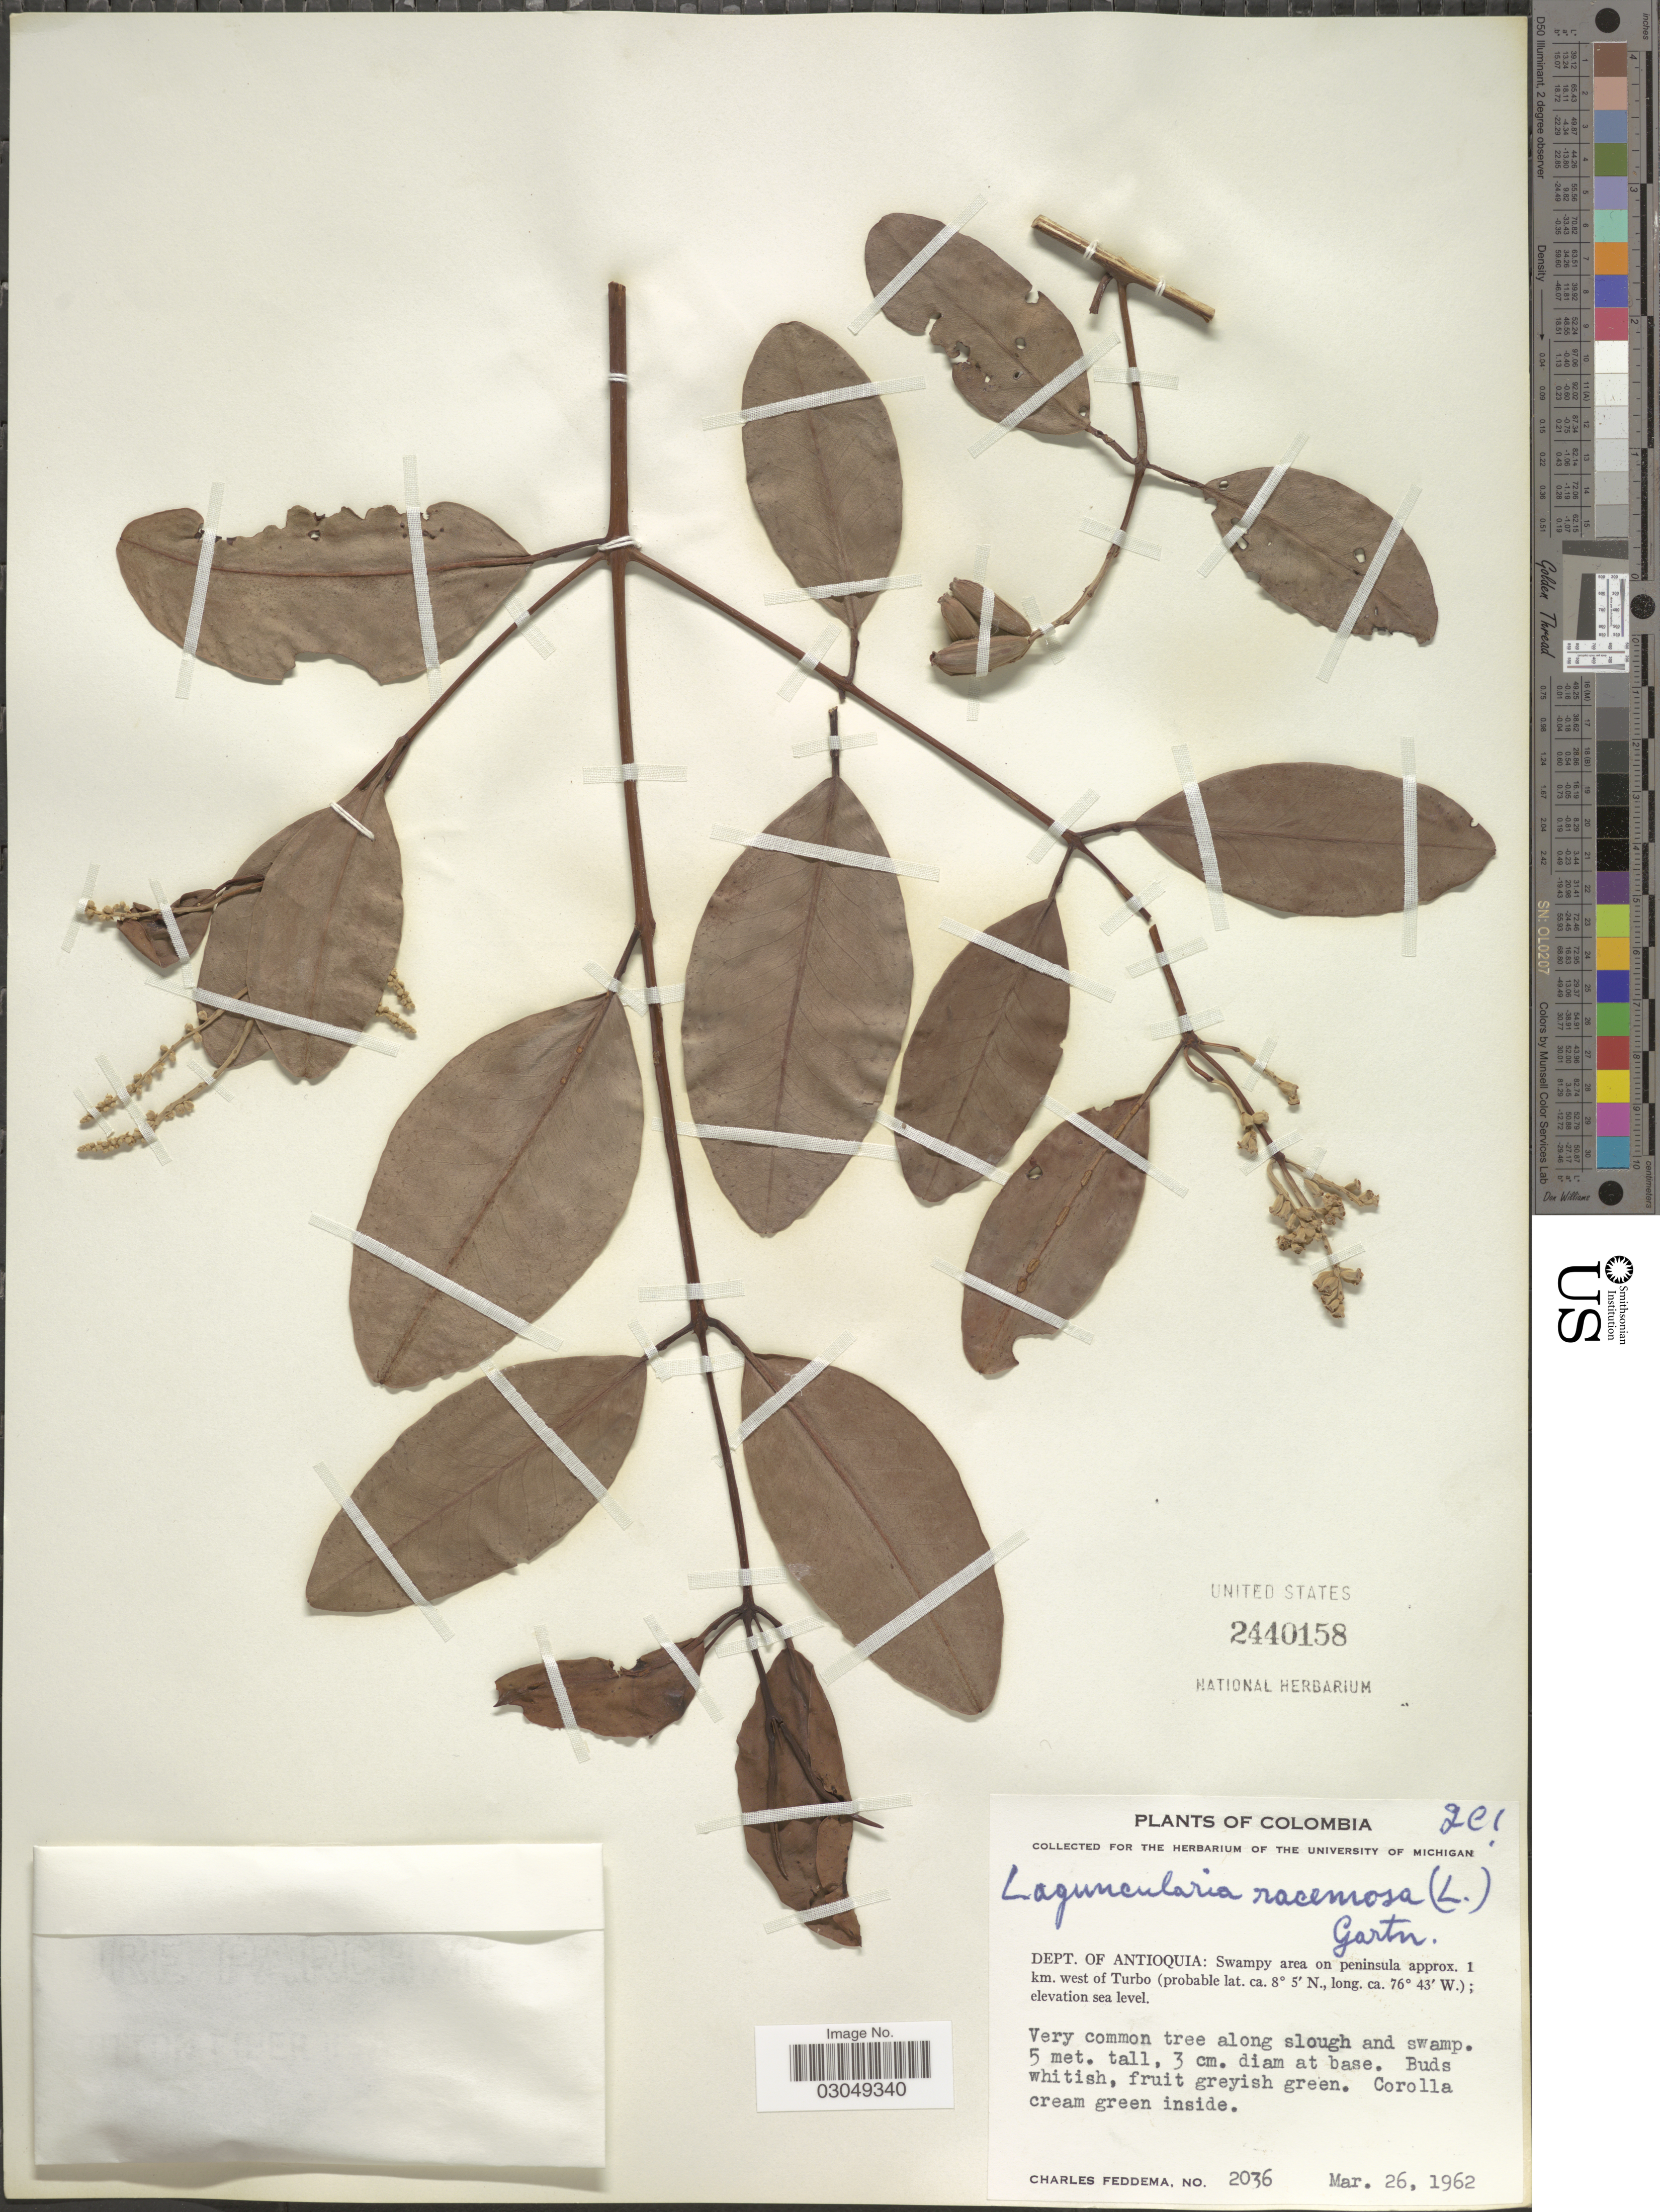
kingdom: Plantae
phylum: Tracheophyta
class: Magnoliopsida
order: Myrtales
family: Combretaceae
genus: Laguncularia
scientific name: Laguncularia racemosa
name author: (L.) C.F. Gaertn.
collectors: C. Feddema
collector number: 2036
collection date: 1962-03-26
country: Colombia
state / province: Antioquia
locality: Dept. of Antioquia: Swampy area on peninsula approx. 1 km. west of Turbo.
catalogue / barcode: US 2440158